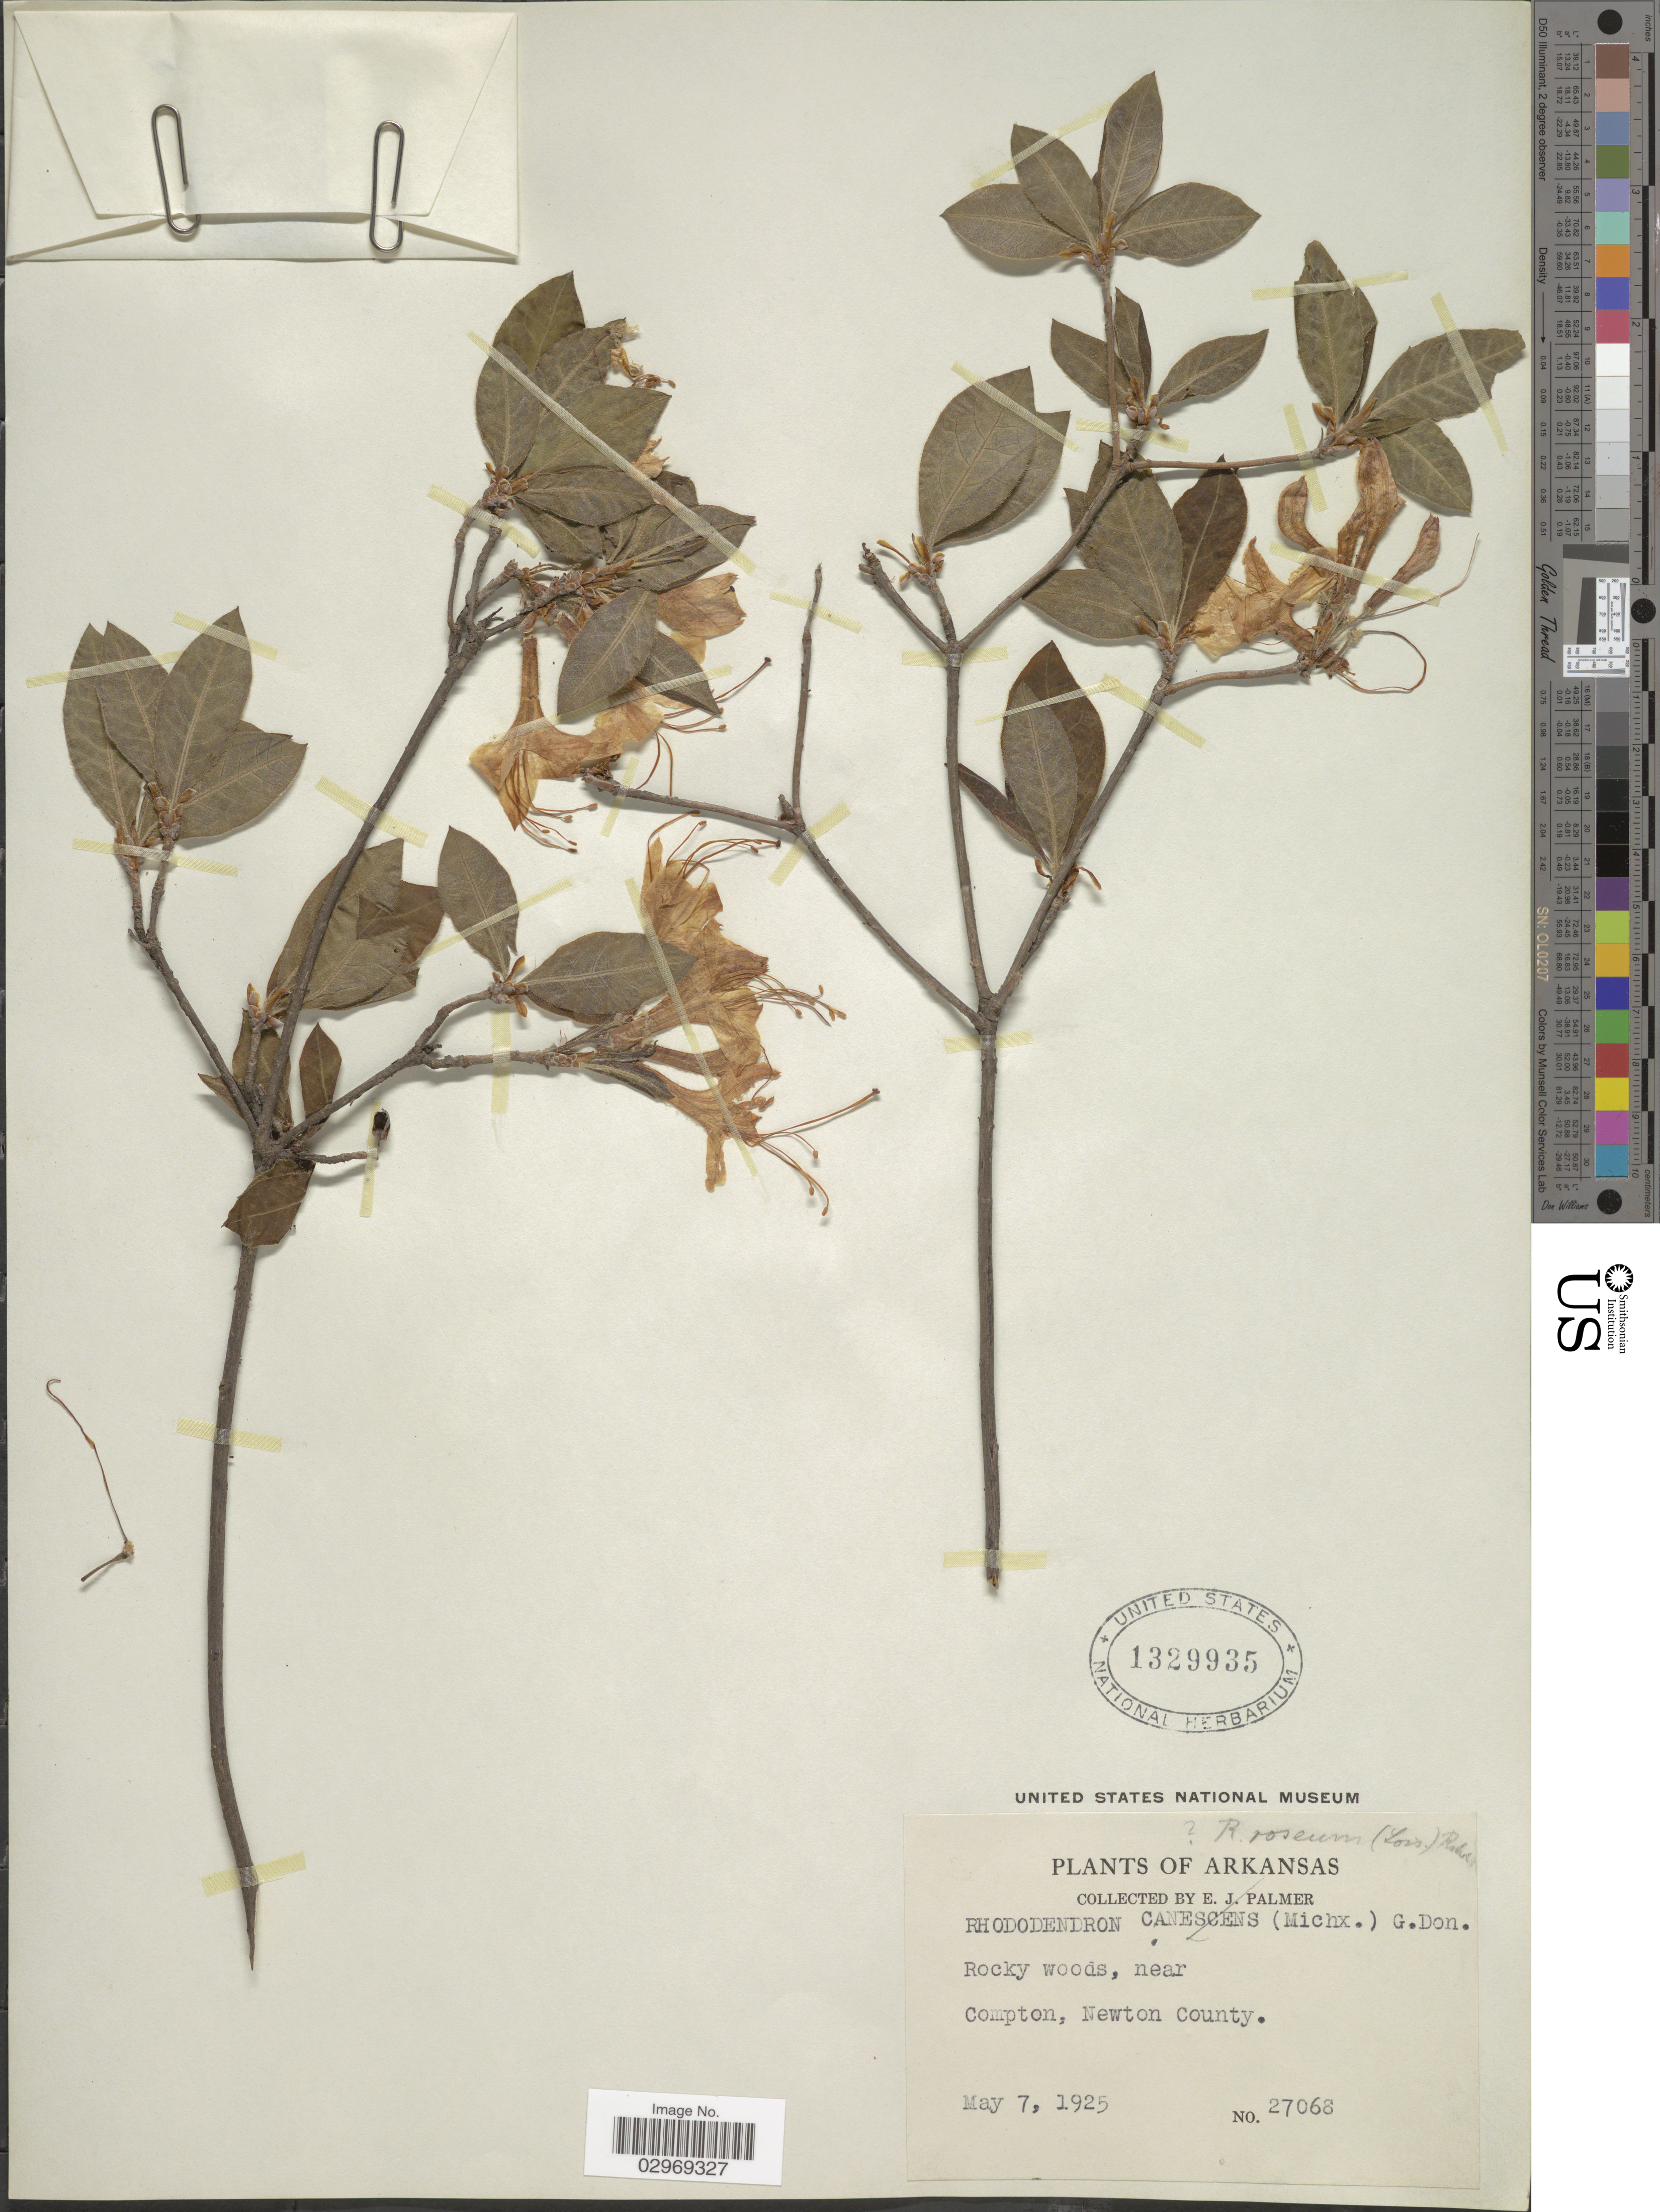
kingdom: Plantae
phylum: Tracheophyta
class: Magnoliopsida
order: Ericales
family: Ericaceae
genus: Rhododendron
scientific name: Rhododendron roseum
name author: (Loisel.) Rehder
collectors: E. J. Palmer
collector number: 27068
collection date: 1925-05-07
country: United States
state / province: Arkansas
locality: Near Compton, Newton County.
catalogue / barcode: US 1329935